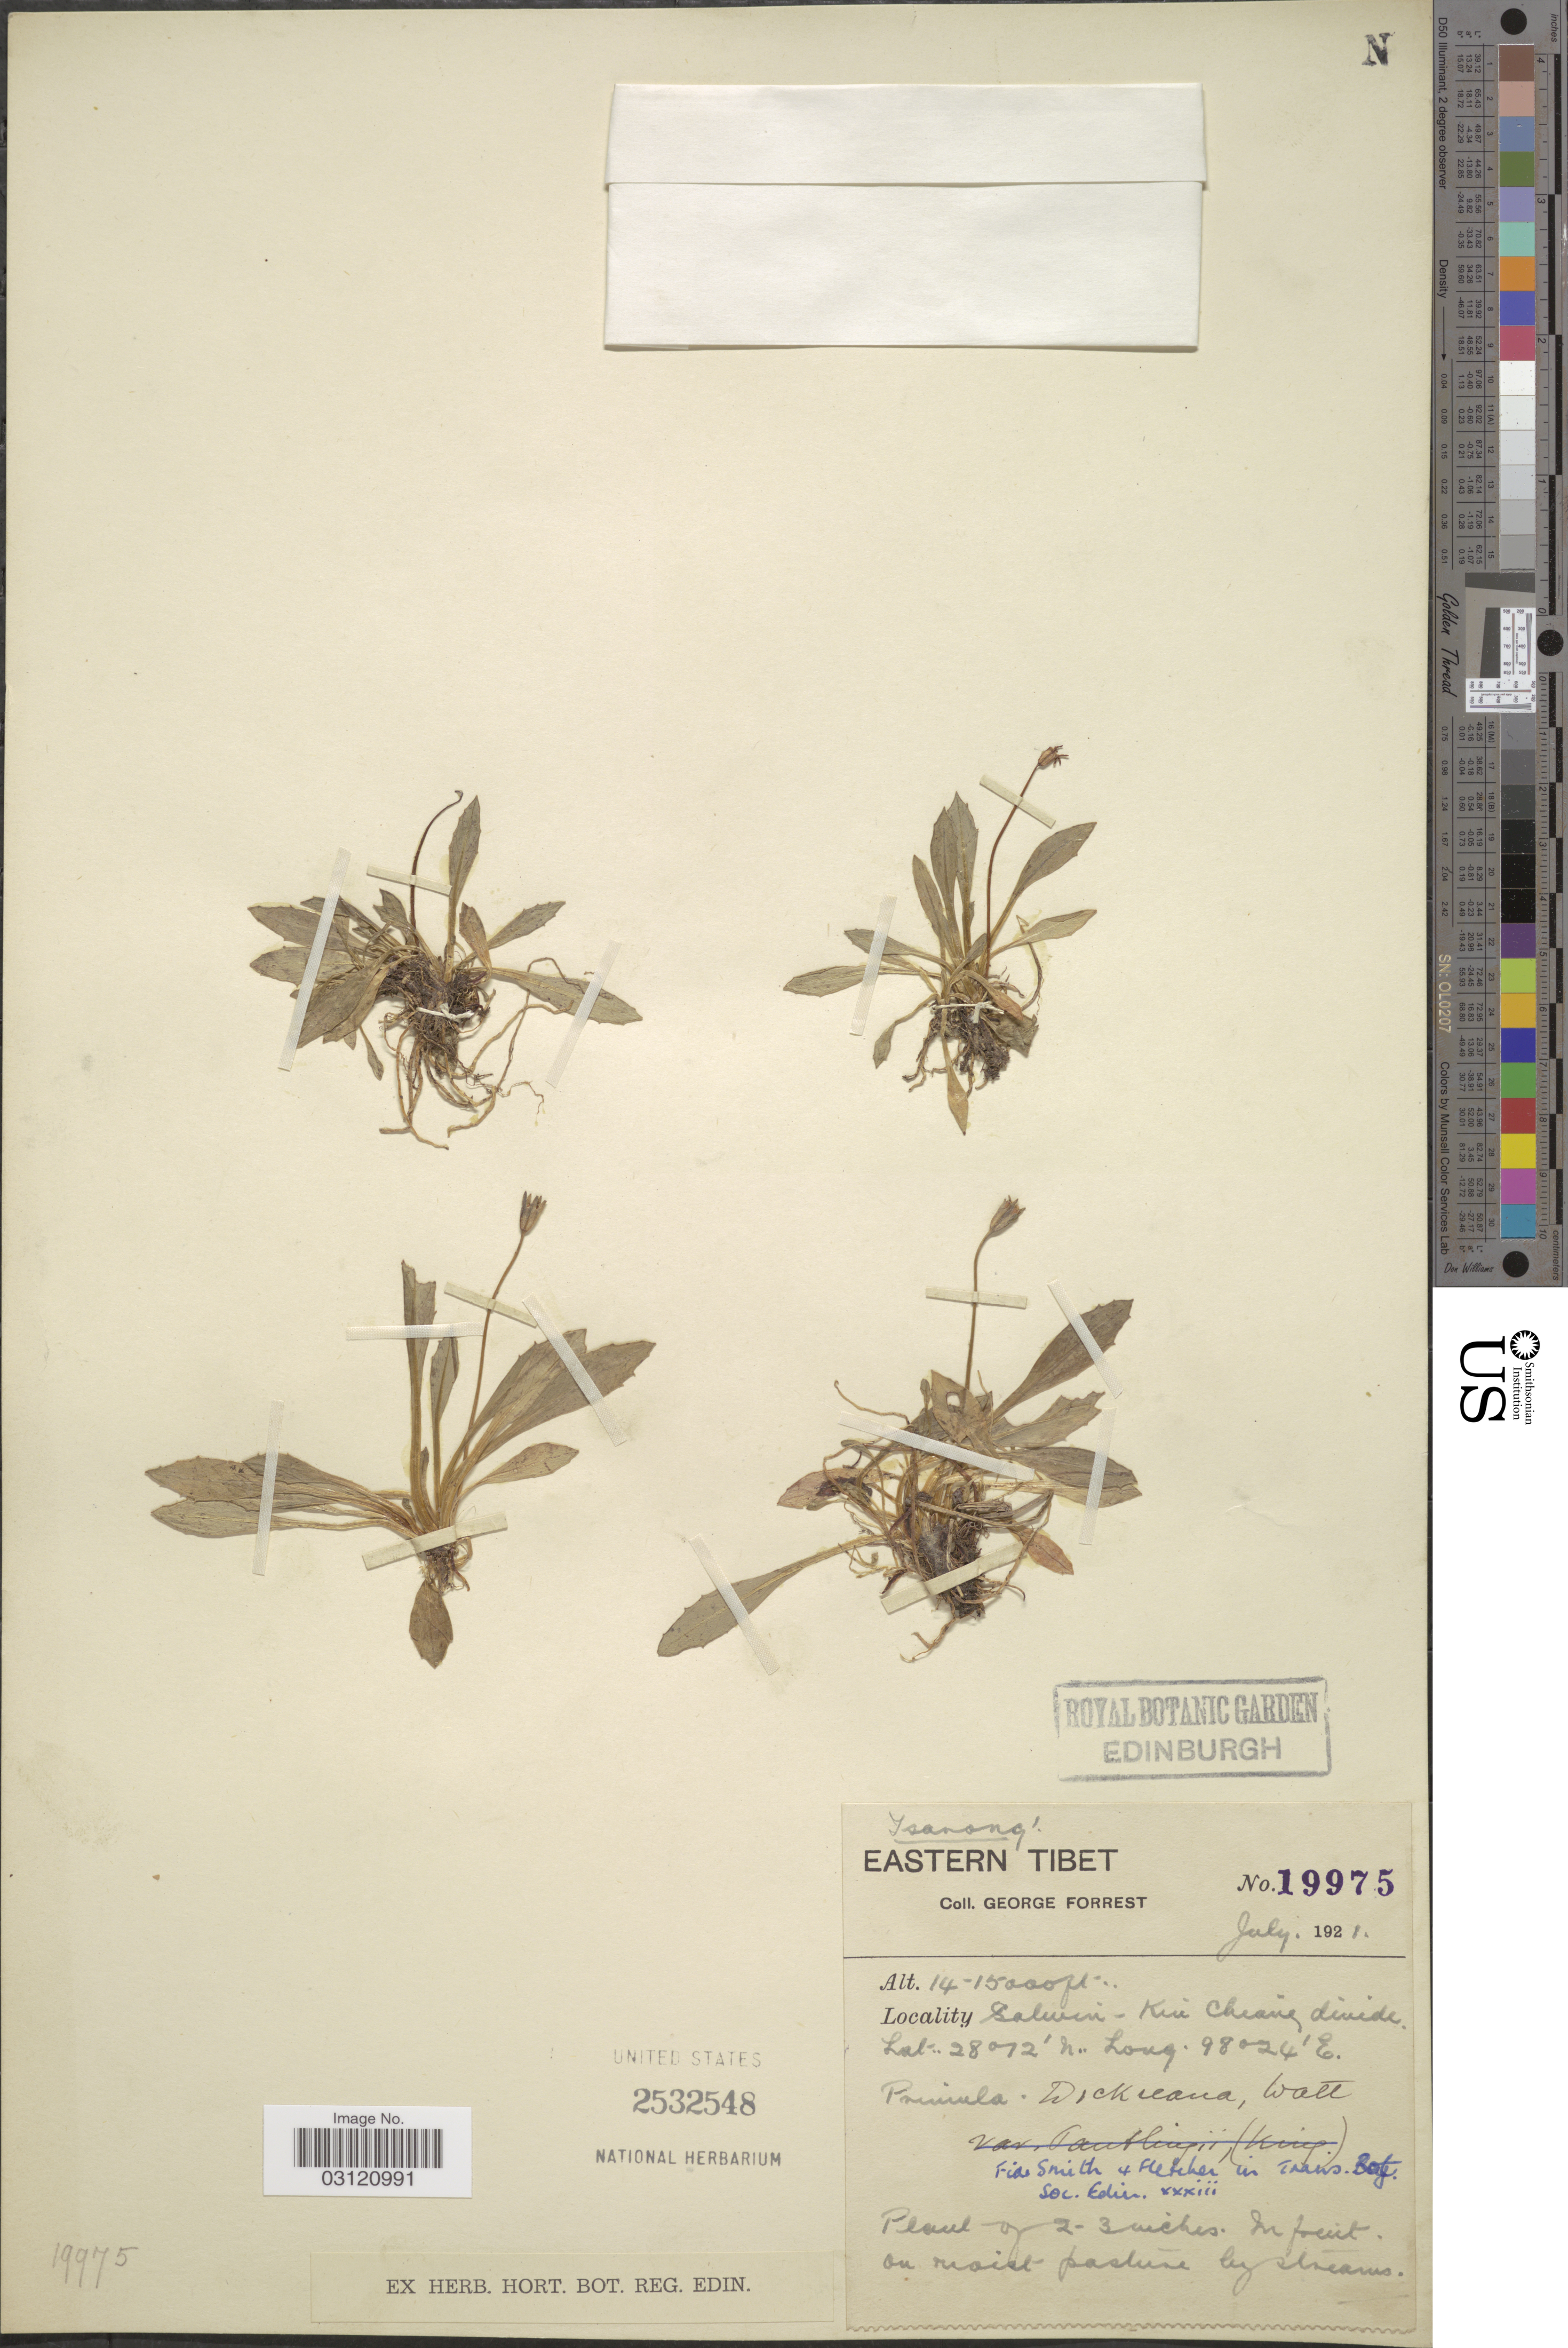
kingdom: Plantae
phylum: Tracheophyta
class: Magnoliopsida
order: Ericales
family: Primulaceae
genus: Primula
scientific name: Primula dickieana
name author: Watt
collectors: G. Forrest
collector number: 19975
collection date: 1921-07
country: China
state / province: Xizang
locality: Tsarong, Eastern Tibet. Salwin - Kiu Chiang divide.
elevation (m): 4267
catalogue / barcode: US 2532548